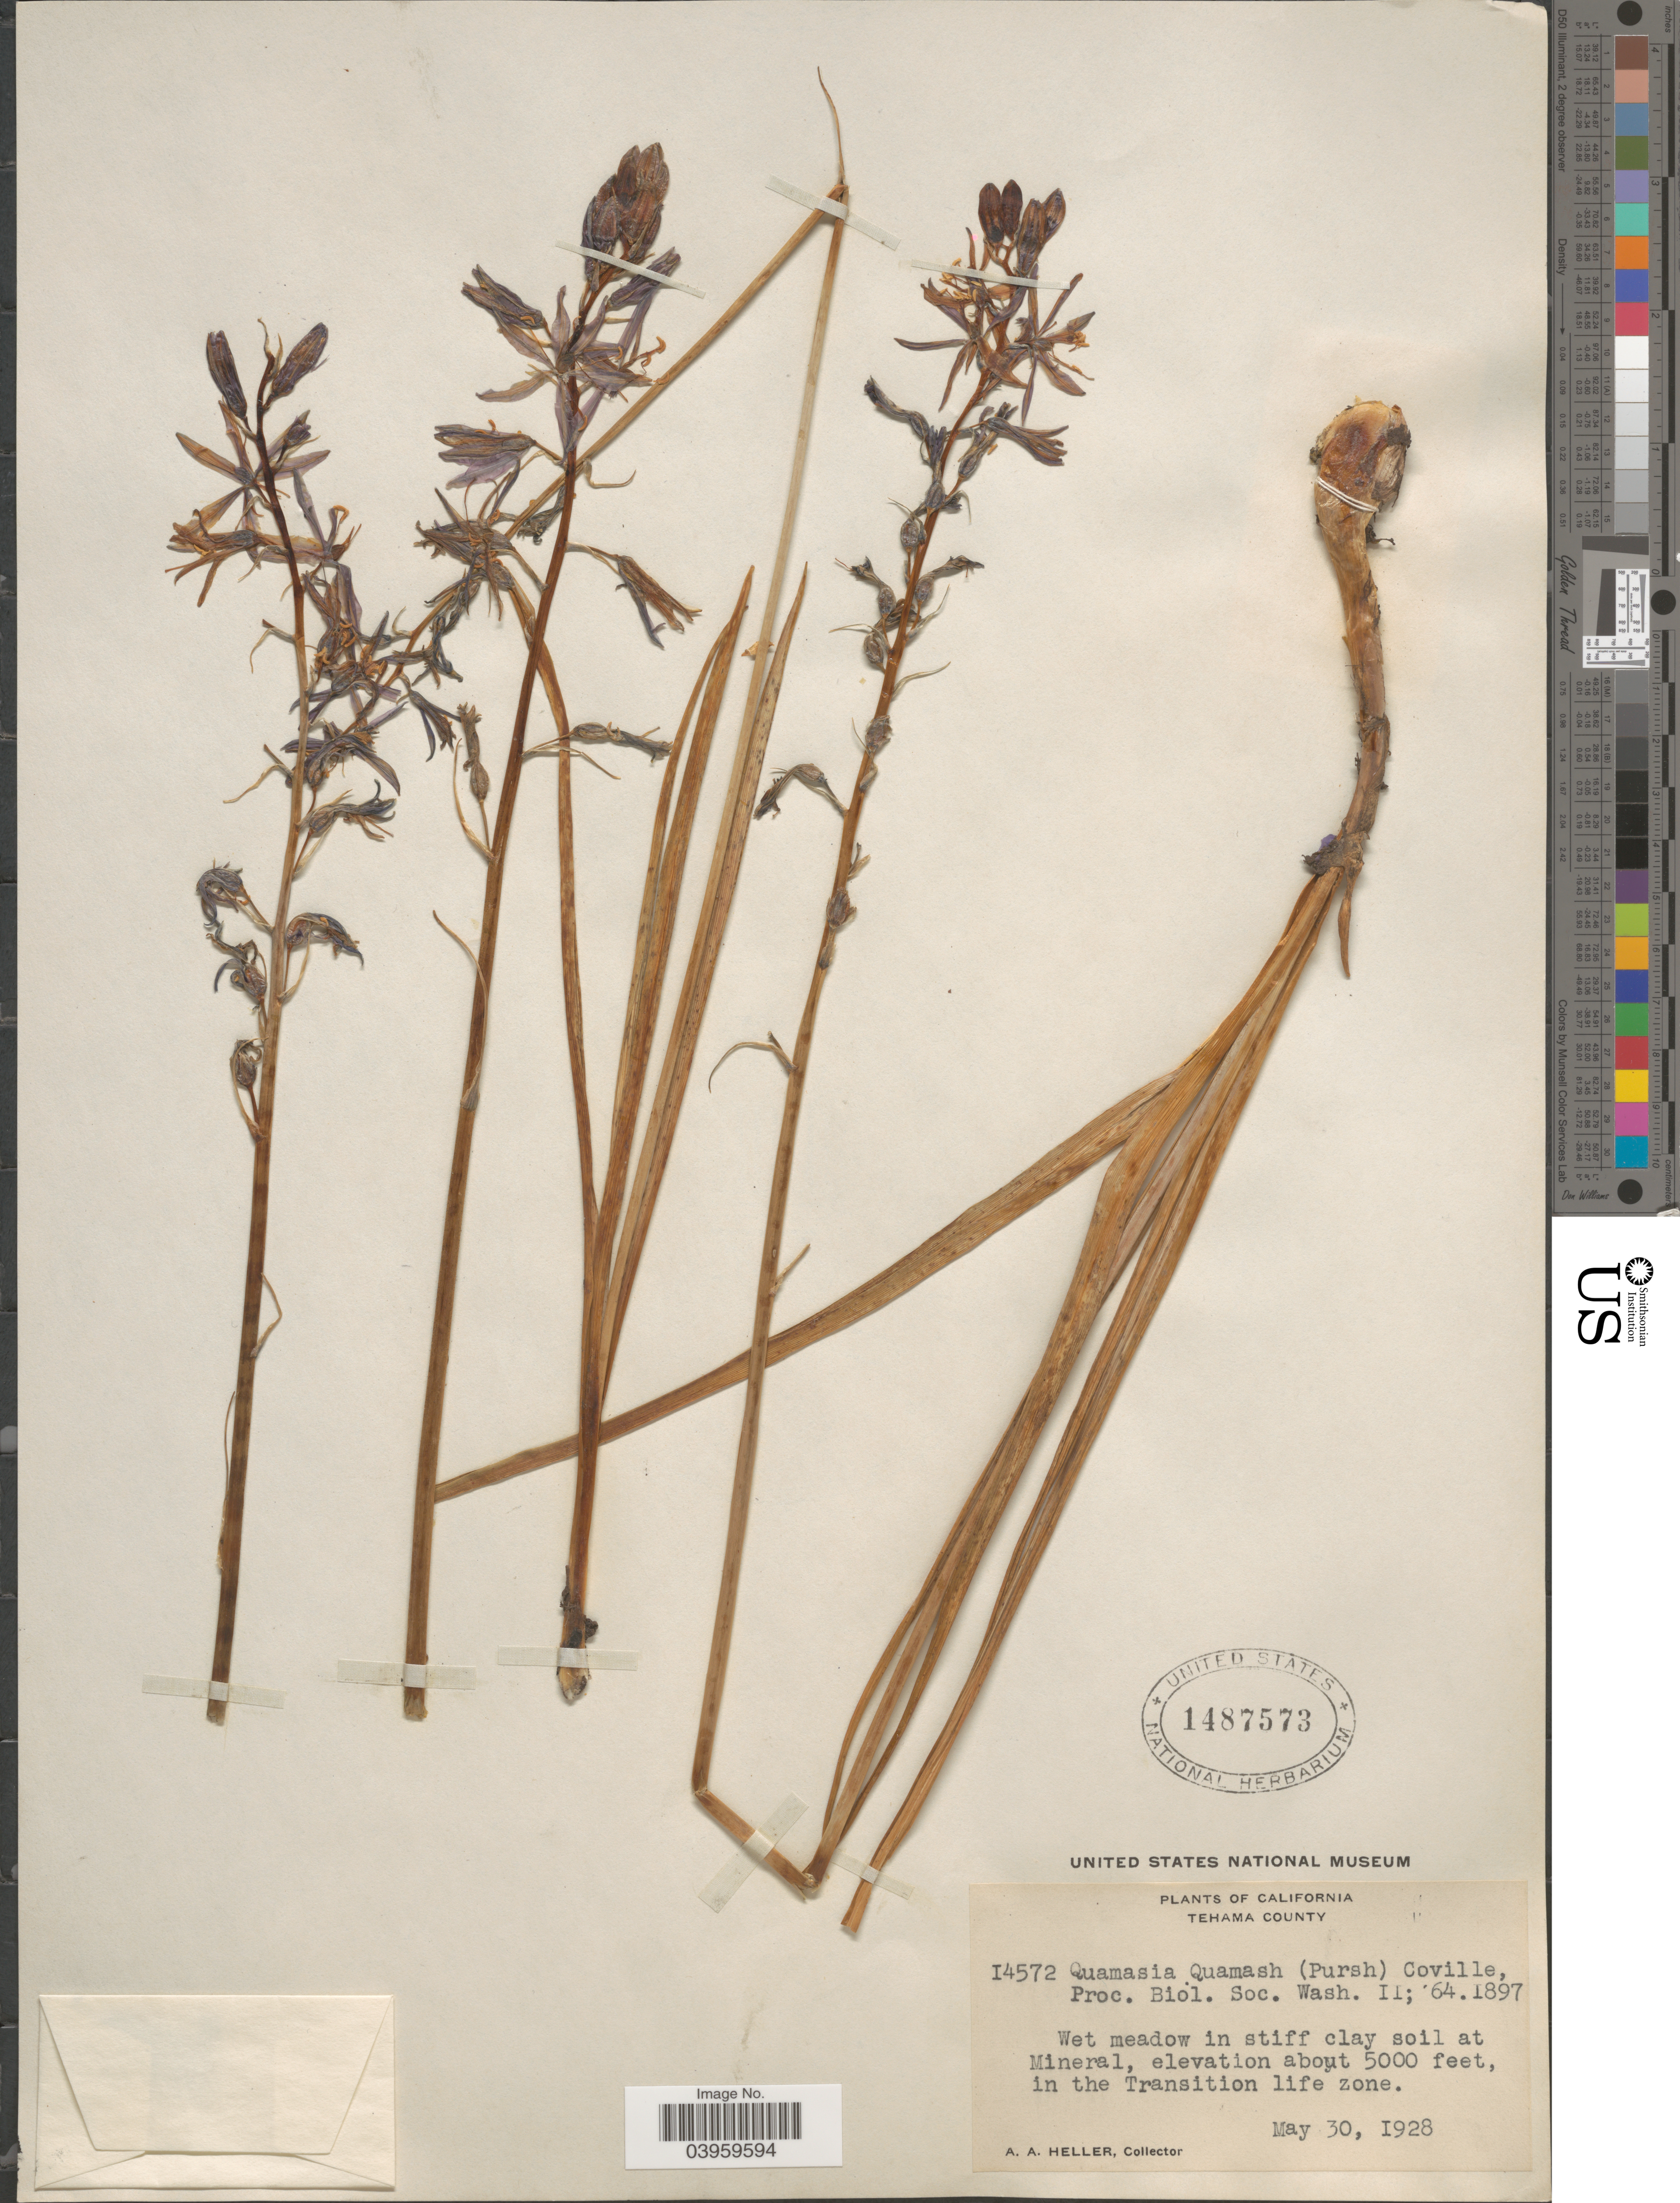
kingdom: Plantae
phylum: Tracheophyta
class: Liliopsida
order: Asparagales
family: Asparagaceae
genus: Camassia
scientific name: Camassia quamash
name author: (Pursh) Greene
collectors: A. A. Heller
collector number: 14572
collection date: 1928-05-30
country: United States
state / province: California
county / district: Tehama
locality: Tehama County. Wet meadow in stiff clay soil at Mineral, in the Transition life zone.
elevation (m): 1524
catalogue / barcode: US 1487573